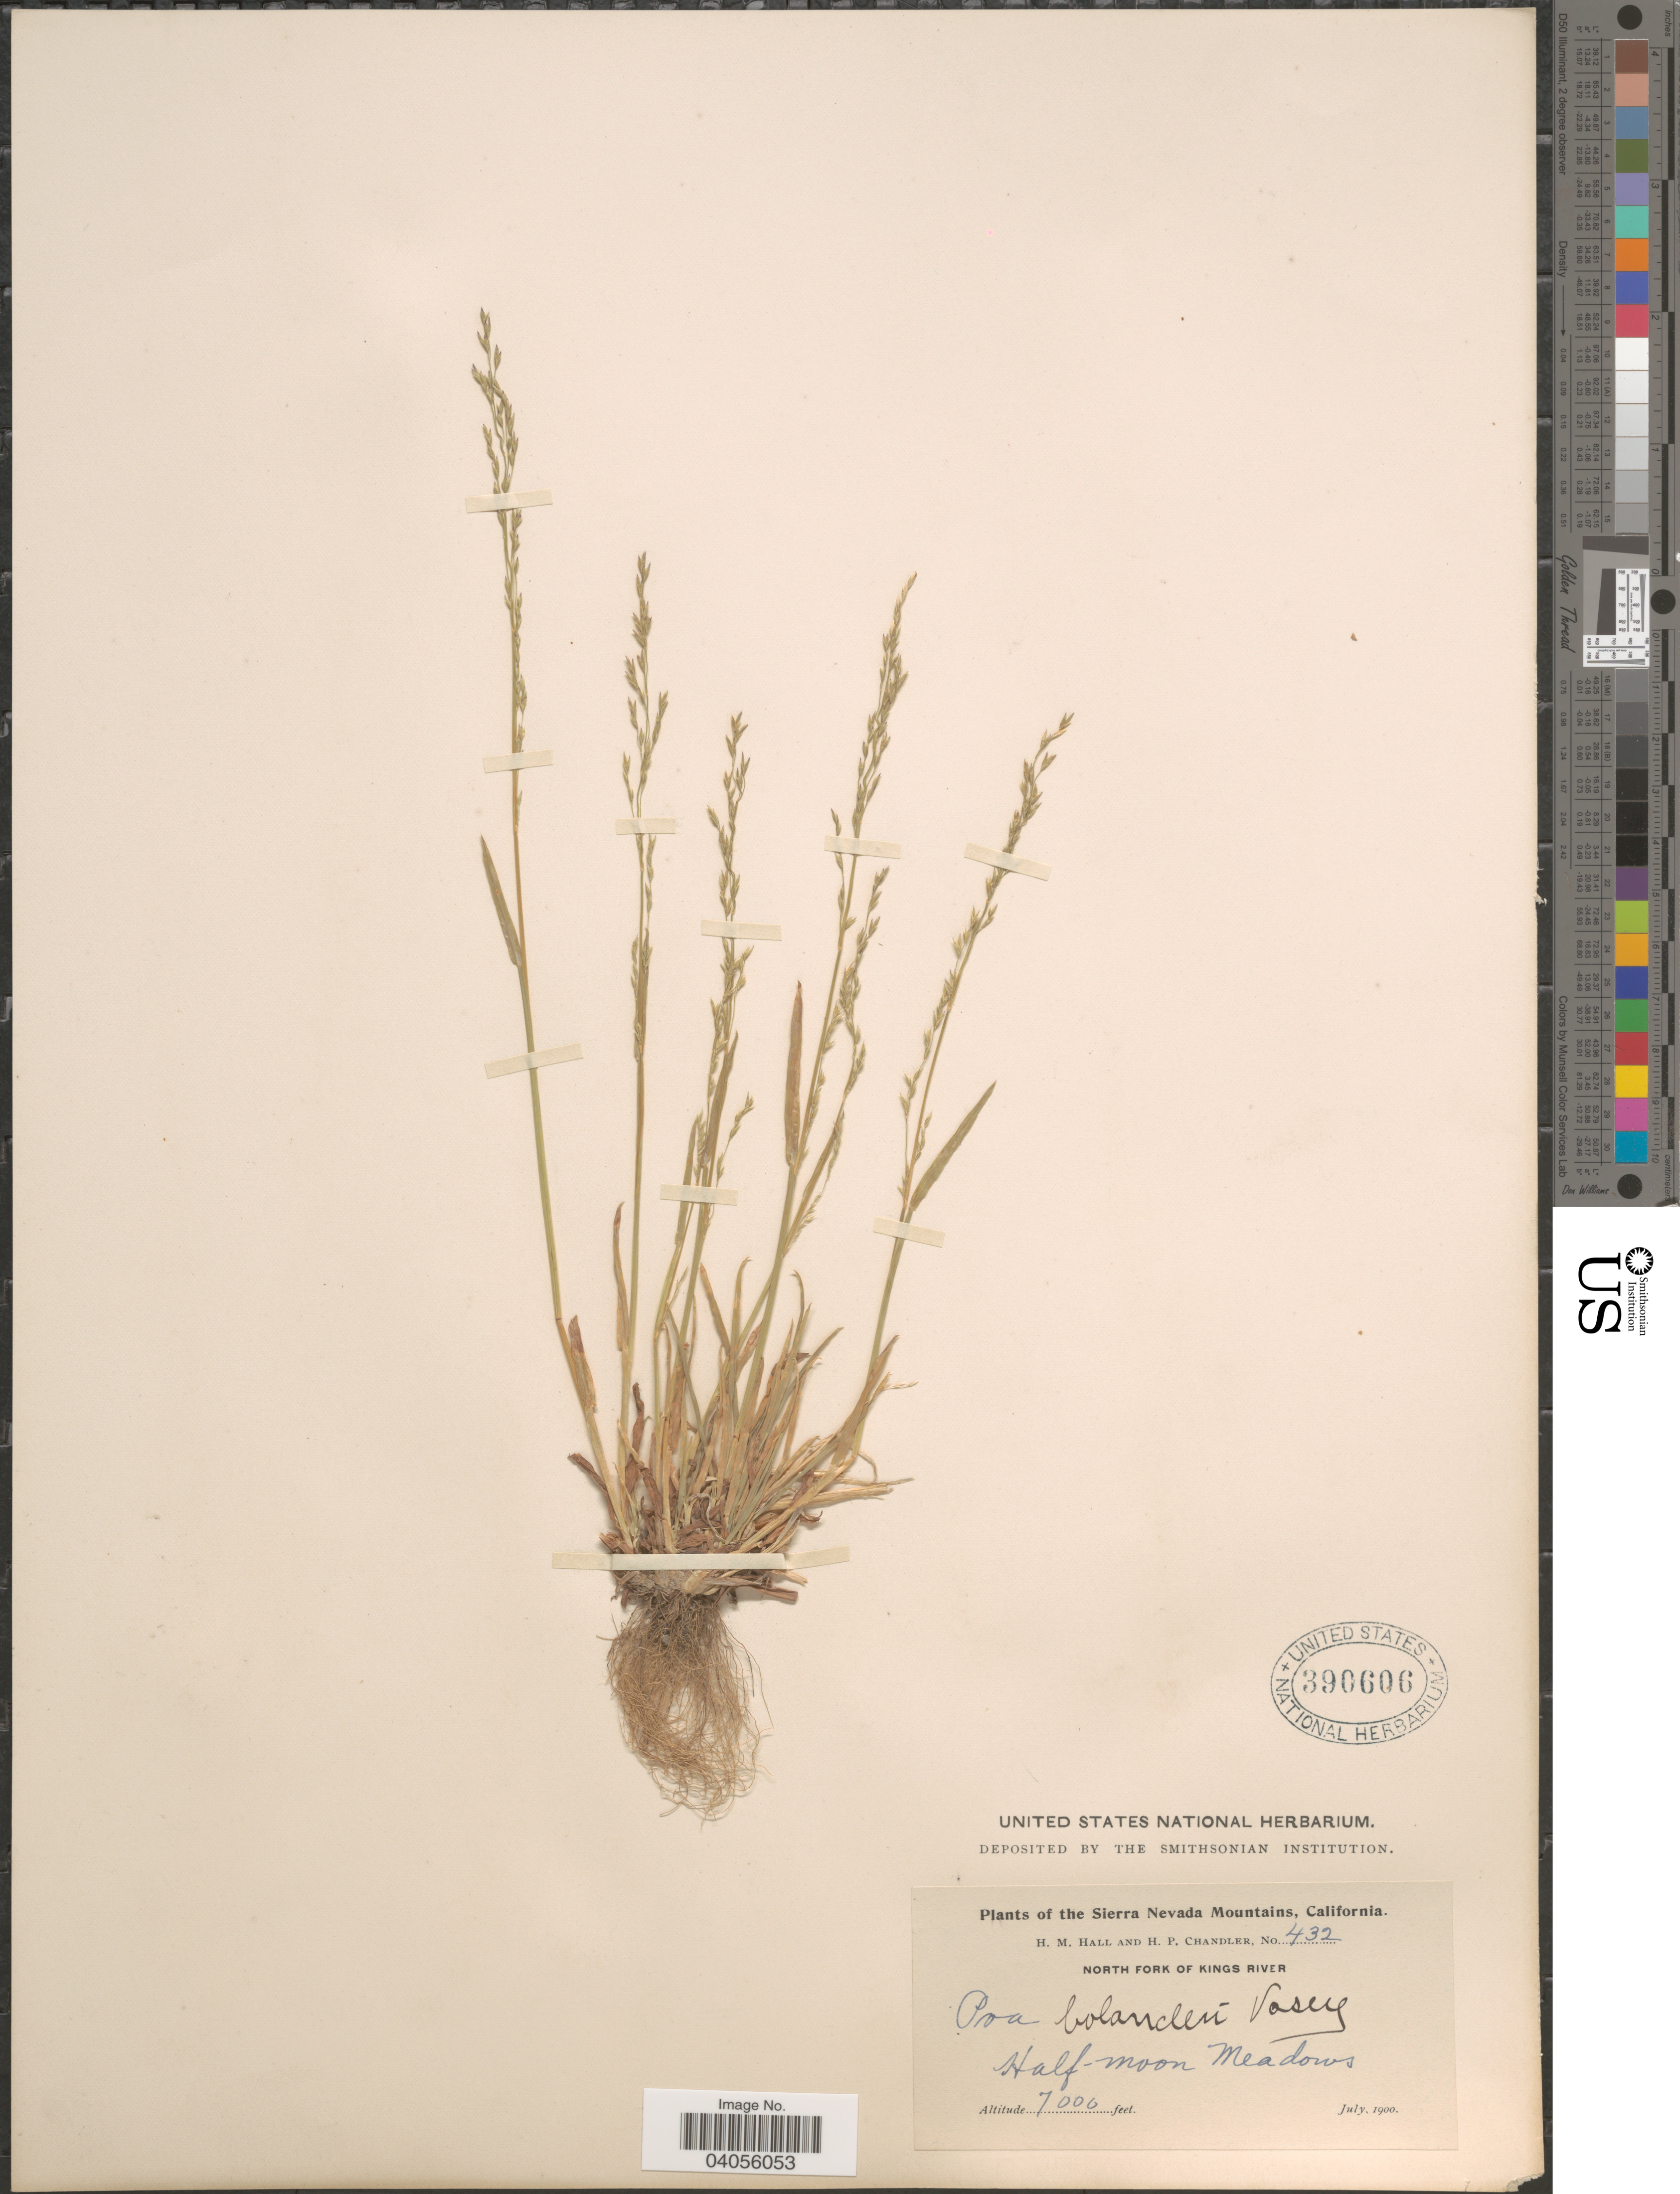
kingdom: Plantae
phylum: Tracheophyta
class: Liliopsida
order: Poales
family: Poaceae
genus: Poa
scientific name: Poa bolanderi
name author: Vasey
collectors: H. M. Hall & H. Chandler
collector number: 432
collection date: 1900-07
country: United States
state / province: California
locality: Sierra Nevada Mountains. North Fork of Kings River. Half-moon Meadows.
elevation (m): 2134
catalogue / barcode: US 390606